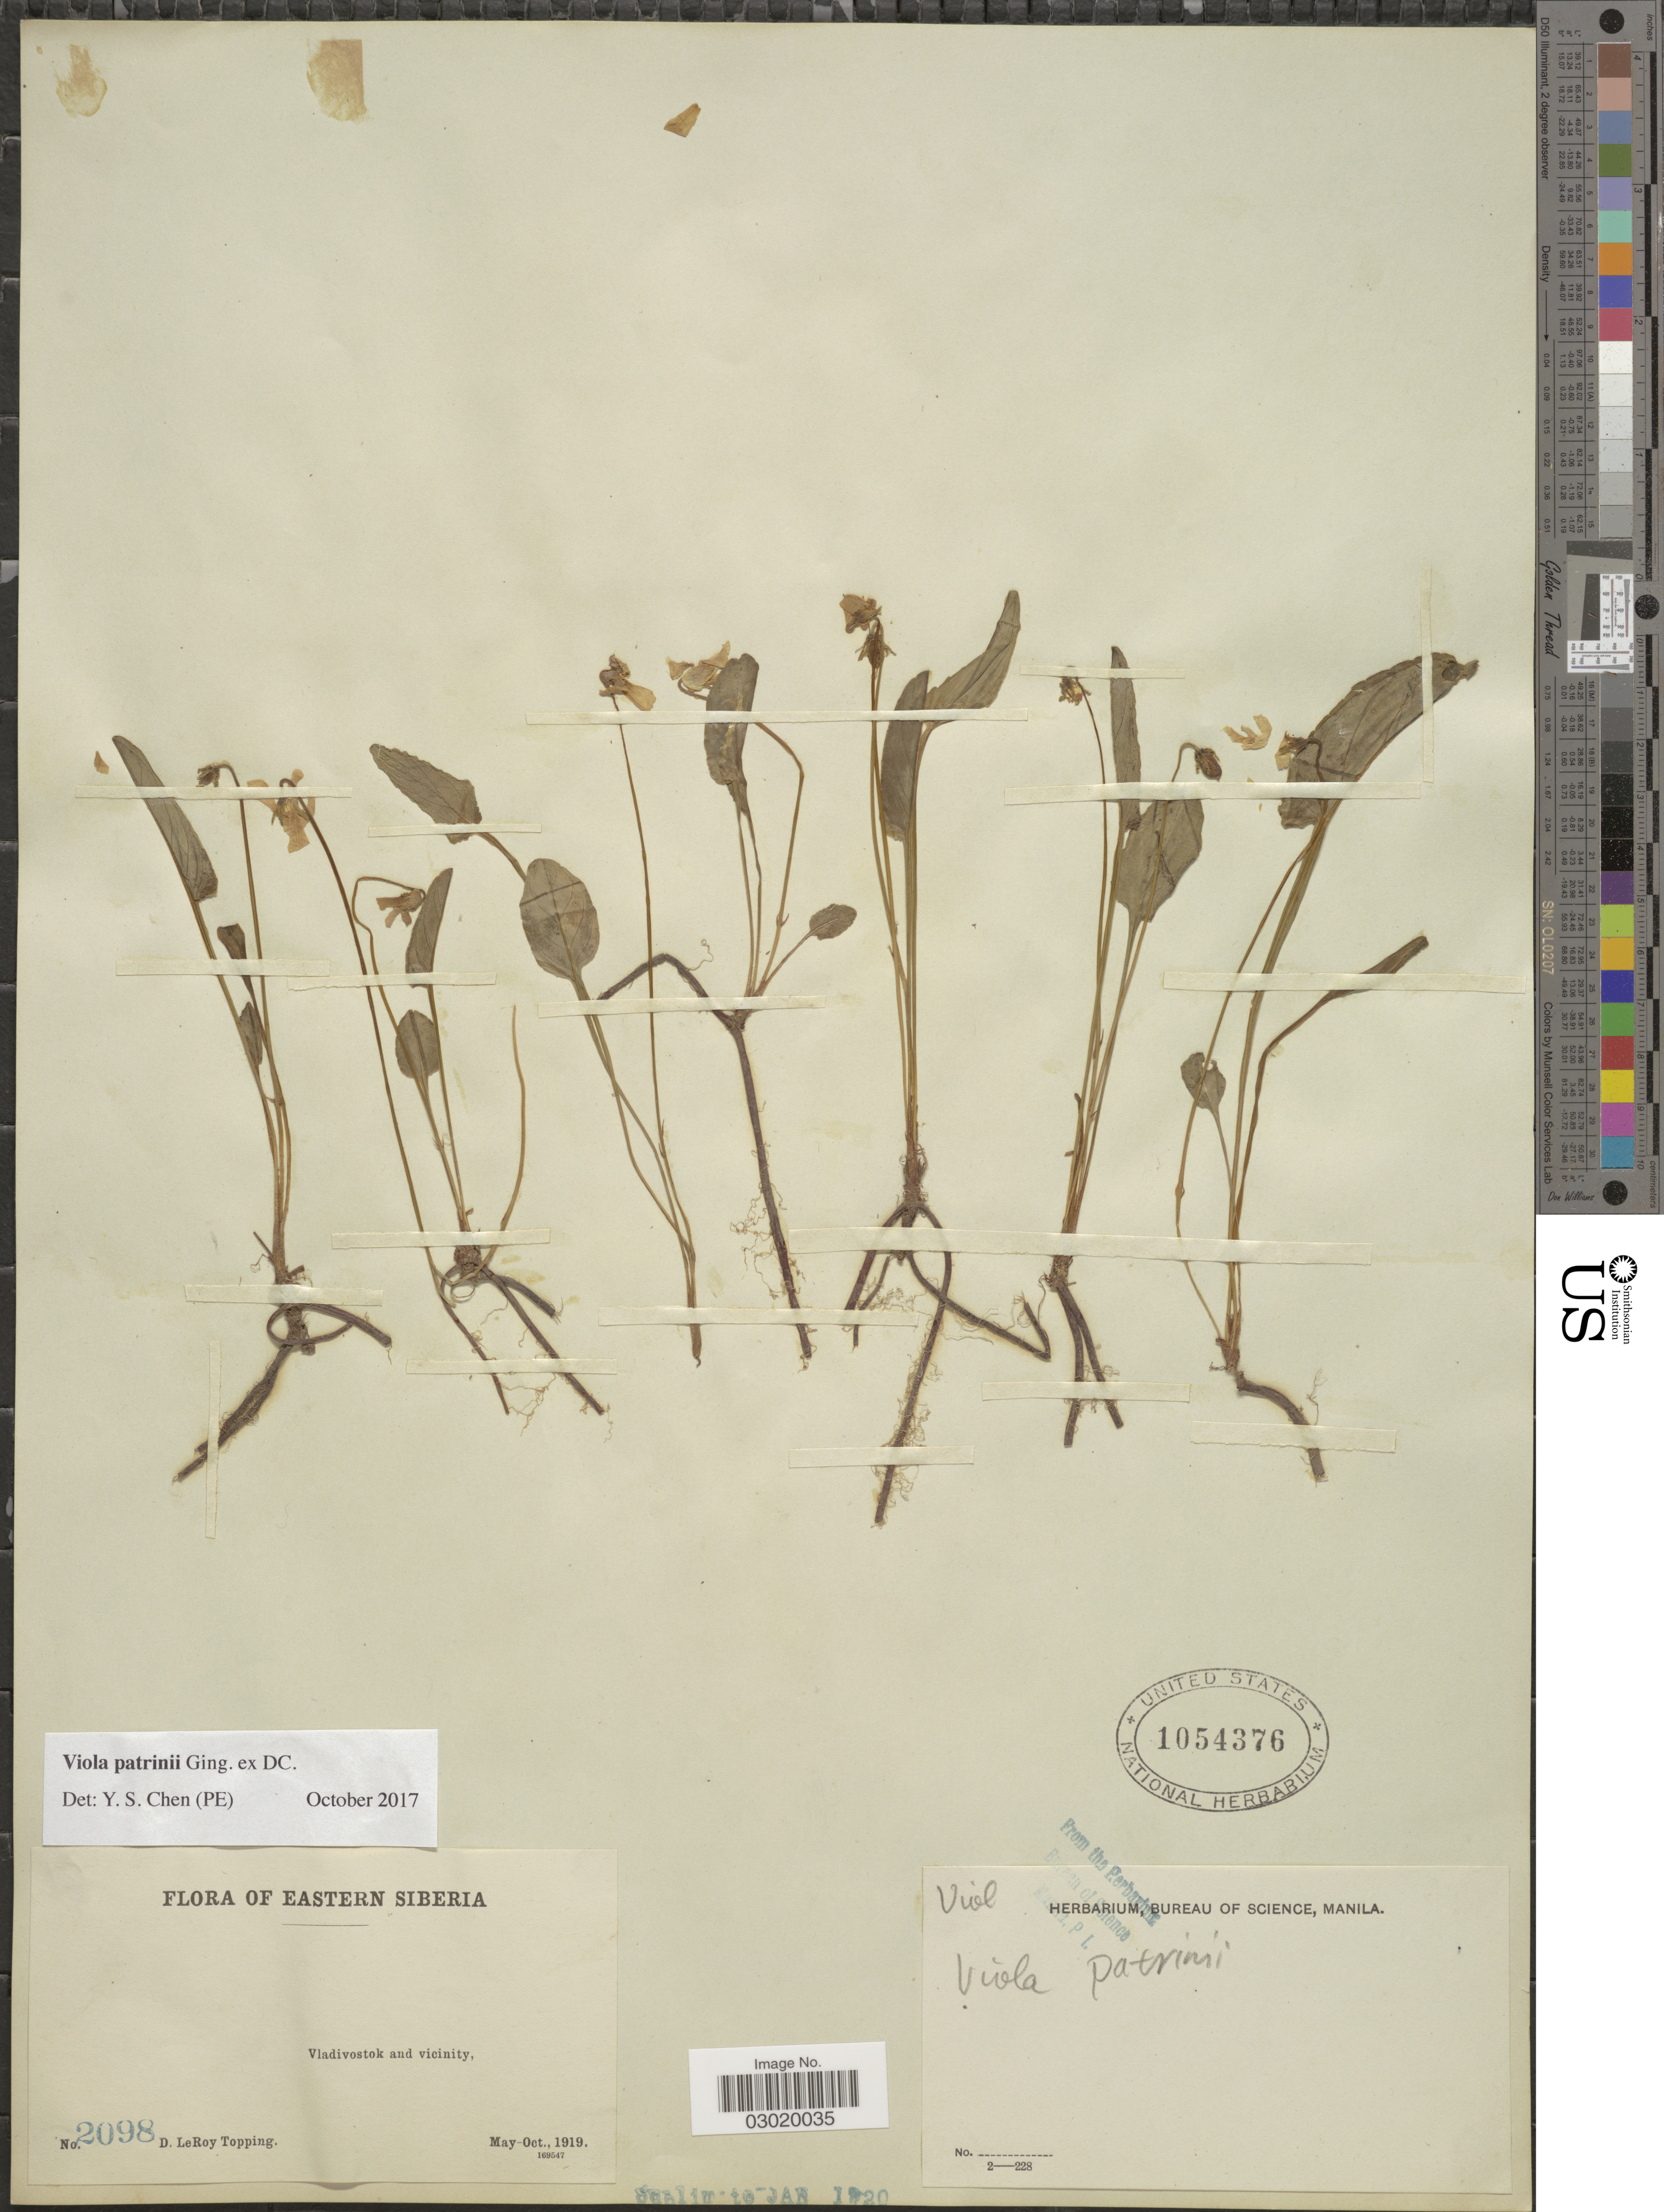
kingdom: Plantae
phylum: Tracheophyta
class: Magnoliopsida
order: Malpighiales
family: Violaceae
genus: Viola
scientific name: Viola patrinii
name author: DC.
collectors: D. L. Topping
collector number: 2098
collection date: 1919-05/1919-10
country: Russian Federation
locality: Eastern Siberia. Vladivostok and vicinity.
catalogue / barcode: US 1054376